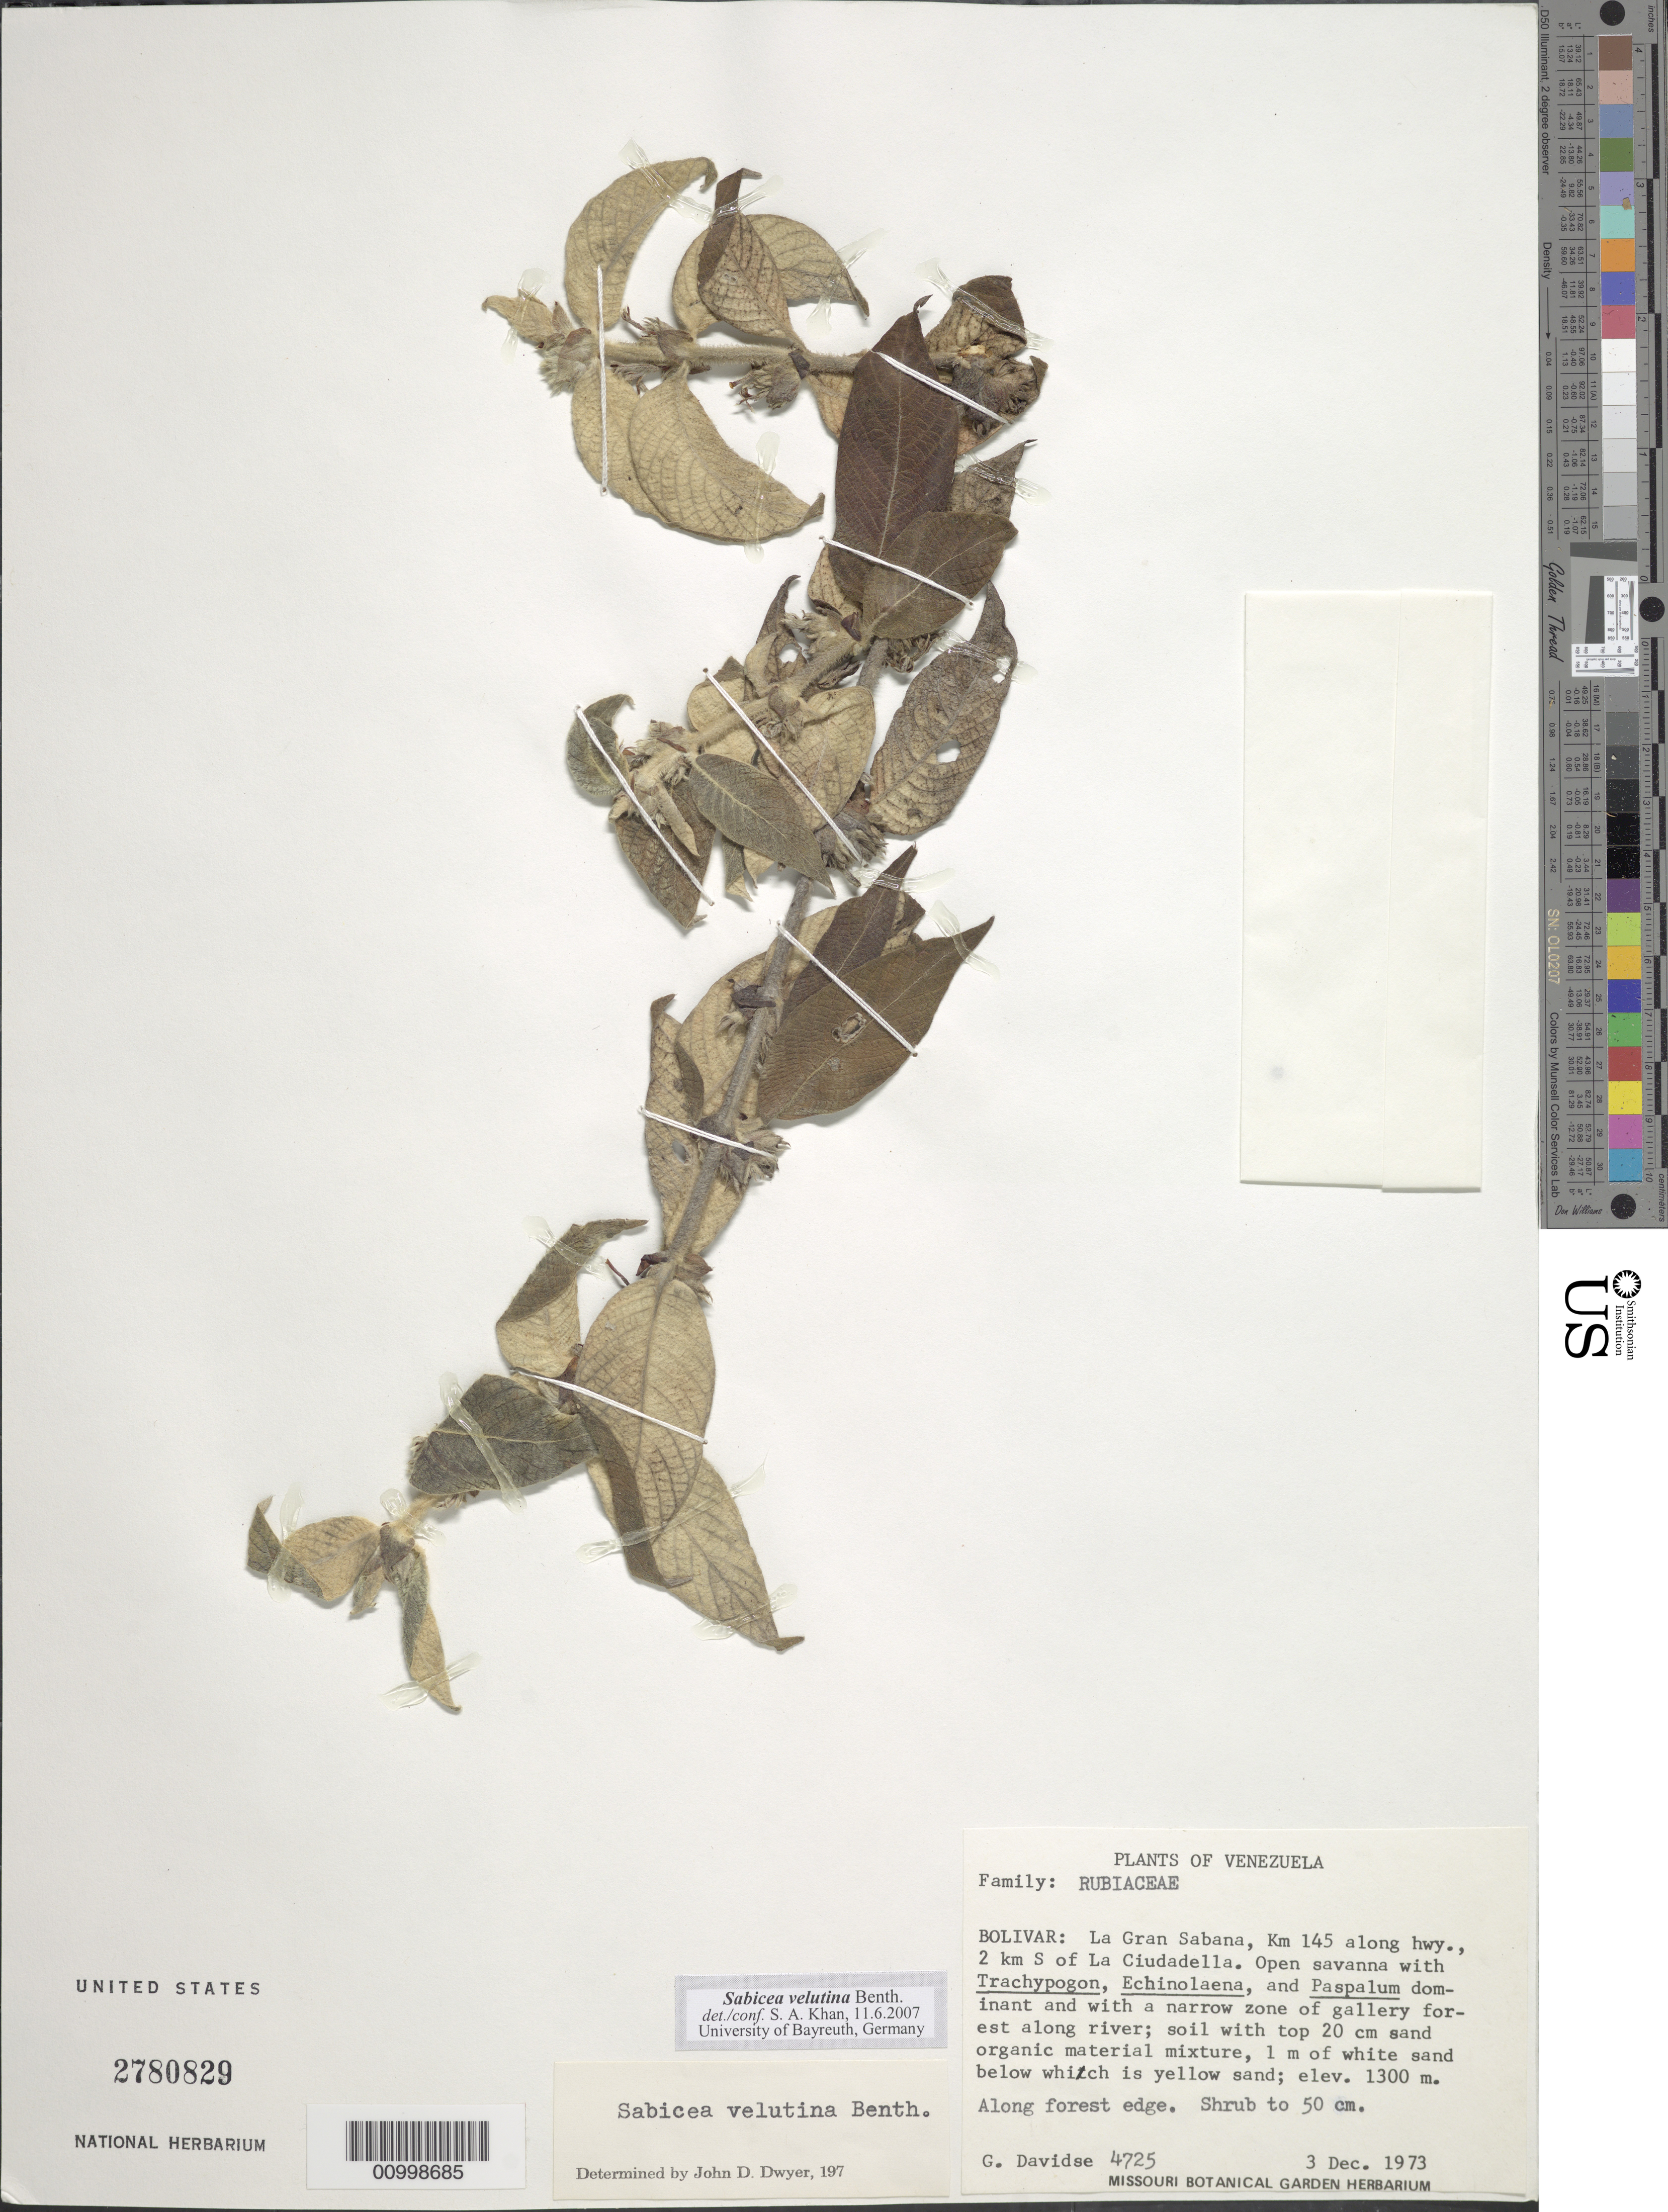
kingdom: Plantae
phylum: Tracheophyta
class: Magnoliopsida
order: Gentianales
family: Rubiaceae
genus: Sabicea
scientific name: Sabicea velutina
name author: Benth.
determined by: Khan, Saleh A.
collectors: G. Davidse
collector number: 4725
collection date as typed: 3-Dec-73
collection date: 1973-12-03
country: Venezuela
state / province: Bolívar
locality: Gran Sabana, km 145 along hwy, 2 km S of La Ciudadella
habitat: Along forest edge. Open savanna with Trachypogon, Echinolaena, Paspalum dominant, & narrow zone of gallery forest along river.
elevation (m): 1300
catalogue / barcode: US 2780829